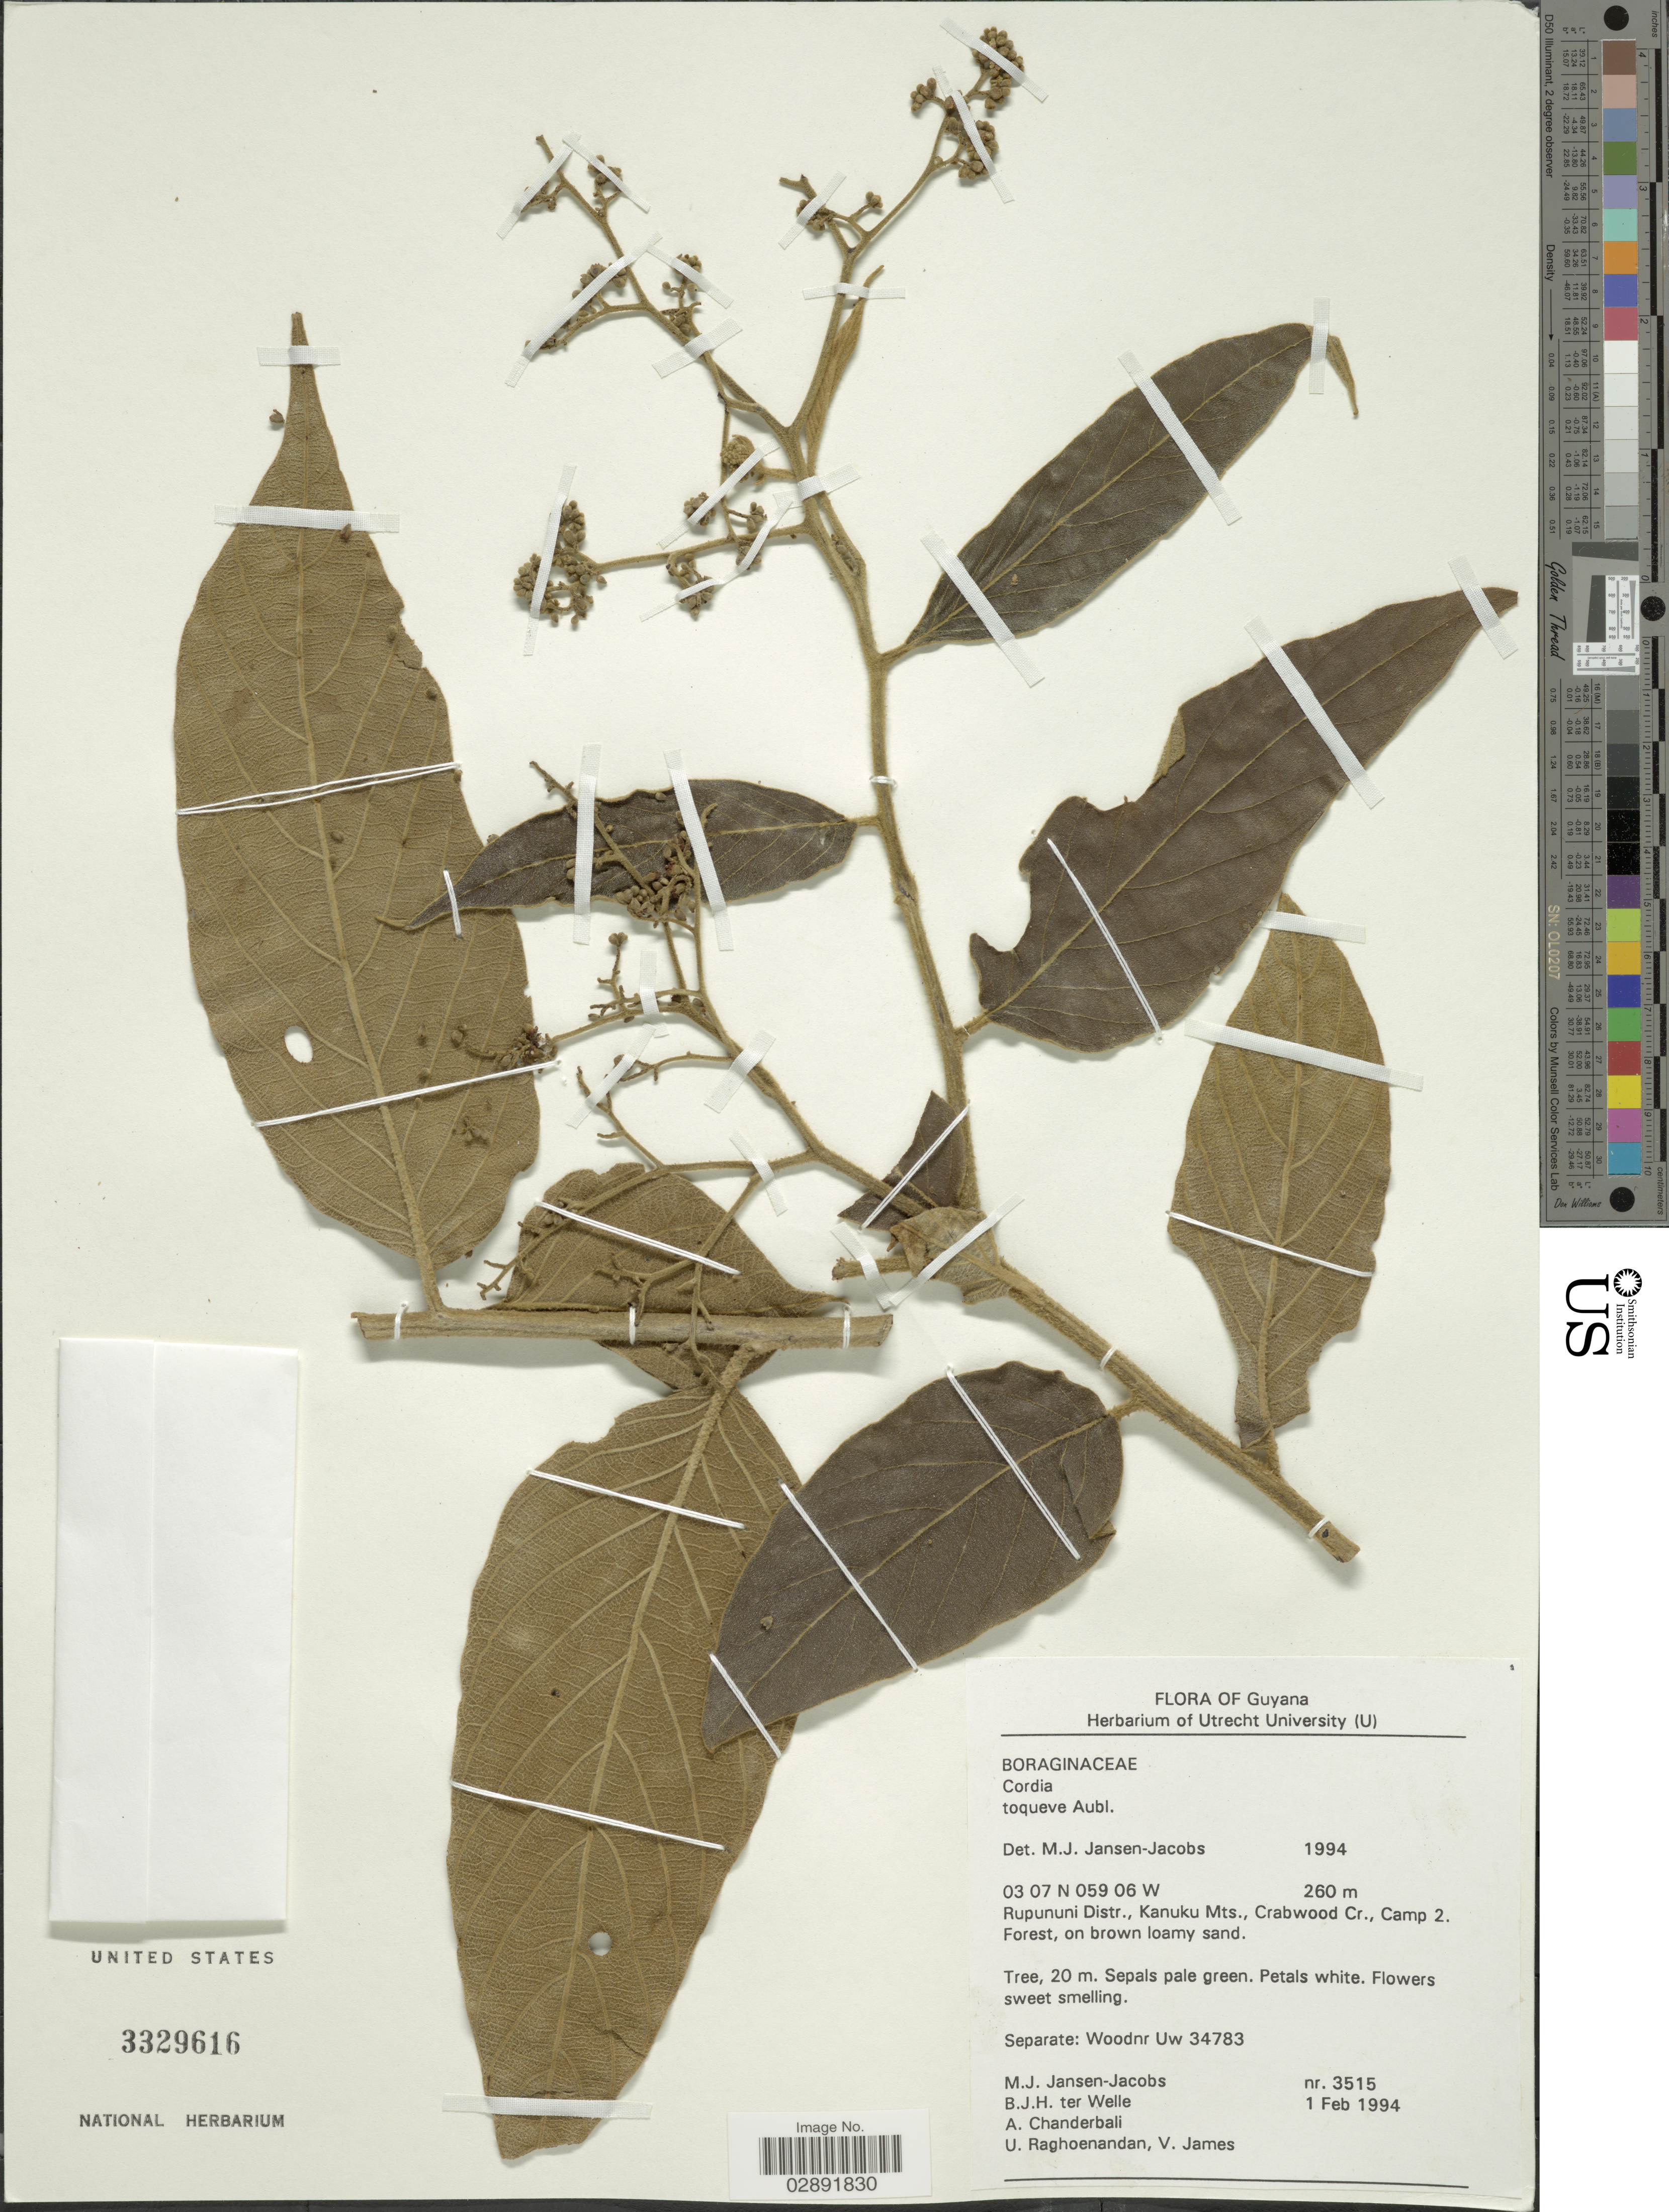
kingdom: Plantae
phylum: Tracheophyta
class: Magnoliopsida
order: Boraginales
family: Cordiaceae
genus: Cordia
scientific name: Cordia toqueve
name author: Aubl.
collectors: M. J. Jansen-Jacobs, B. ter Welle, A. S. Chanderbali, U. Raghoenandan & V. James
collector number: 3515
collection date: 1994-02-01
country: Guyana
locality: Rupununi Distr., Kanuku Mts., Crabwood Cr., Camp 2.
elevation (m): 260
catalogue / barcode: US 3329616